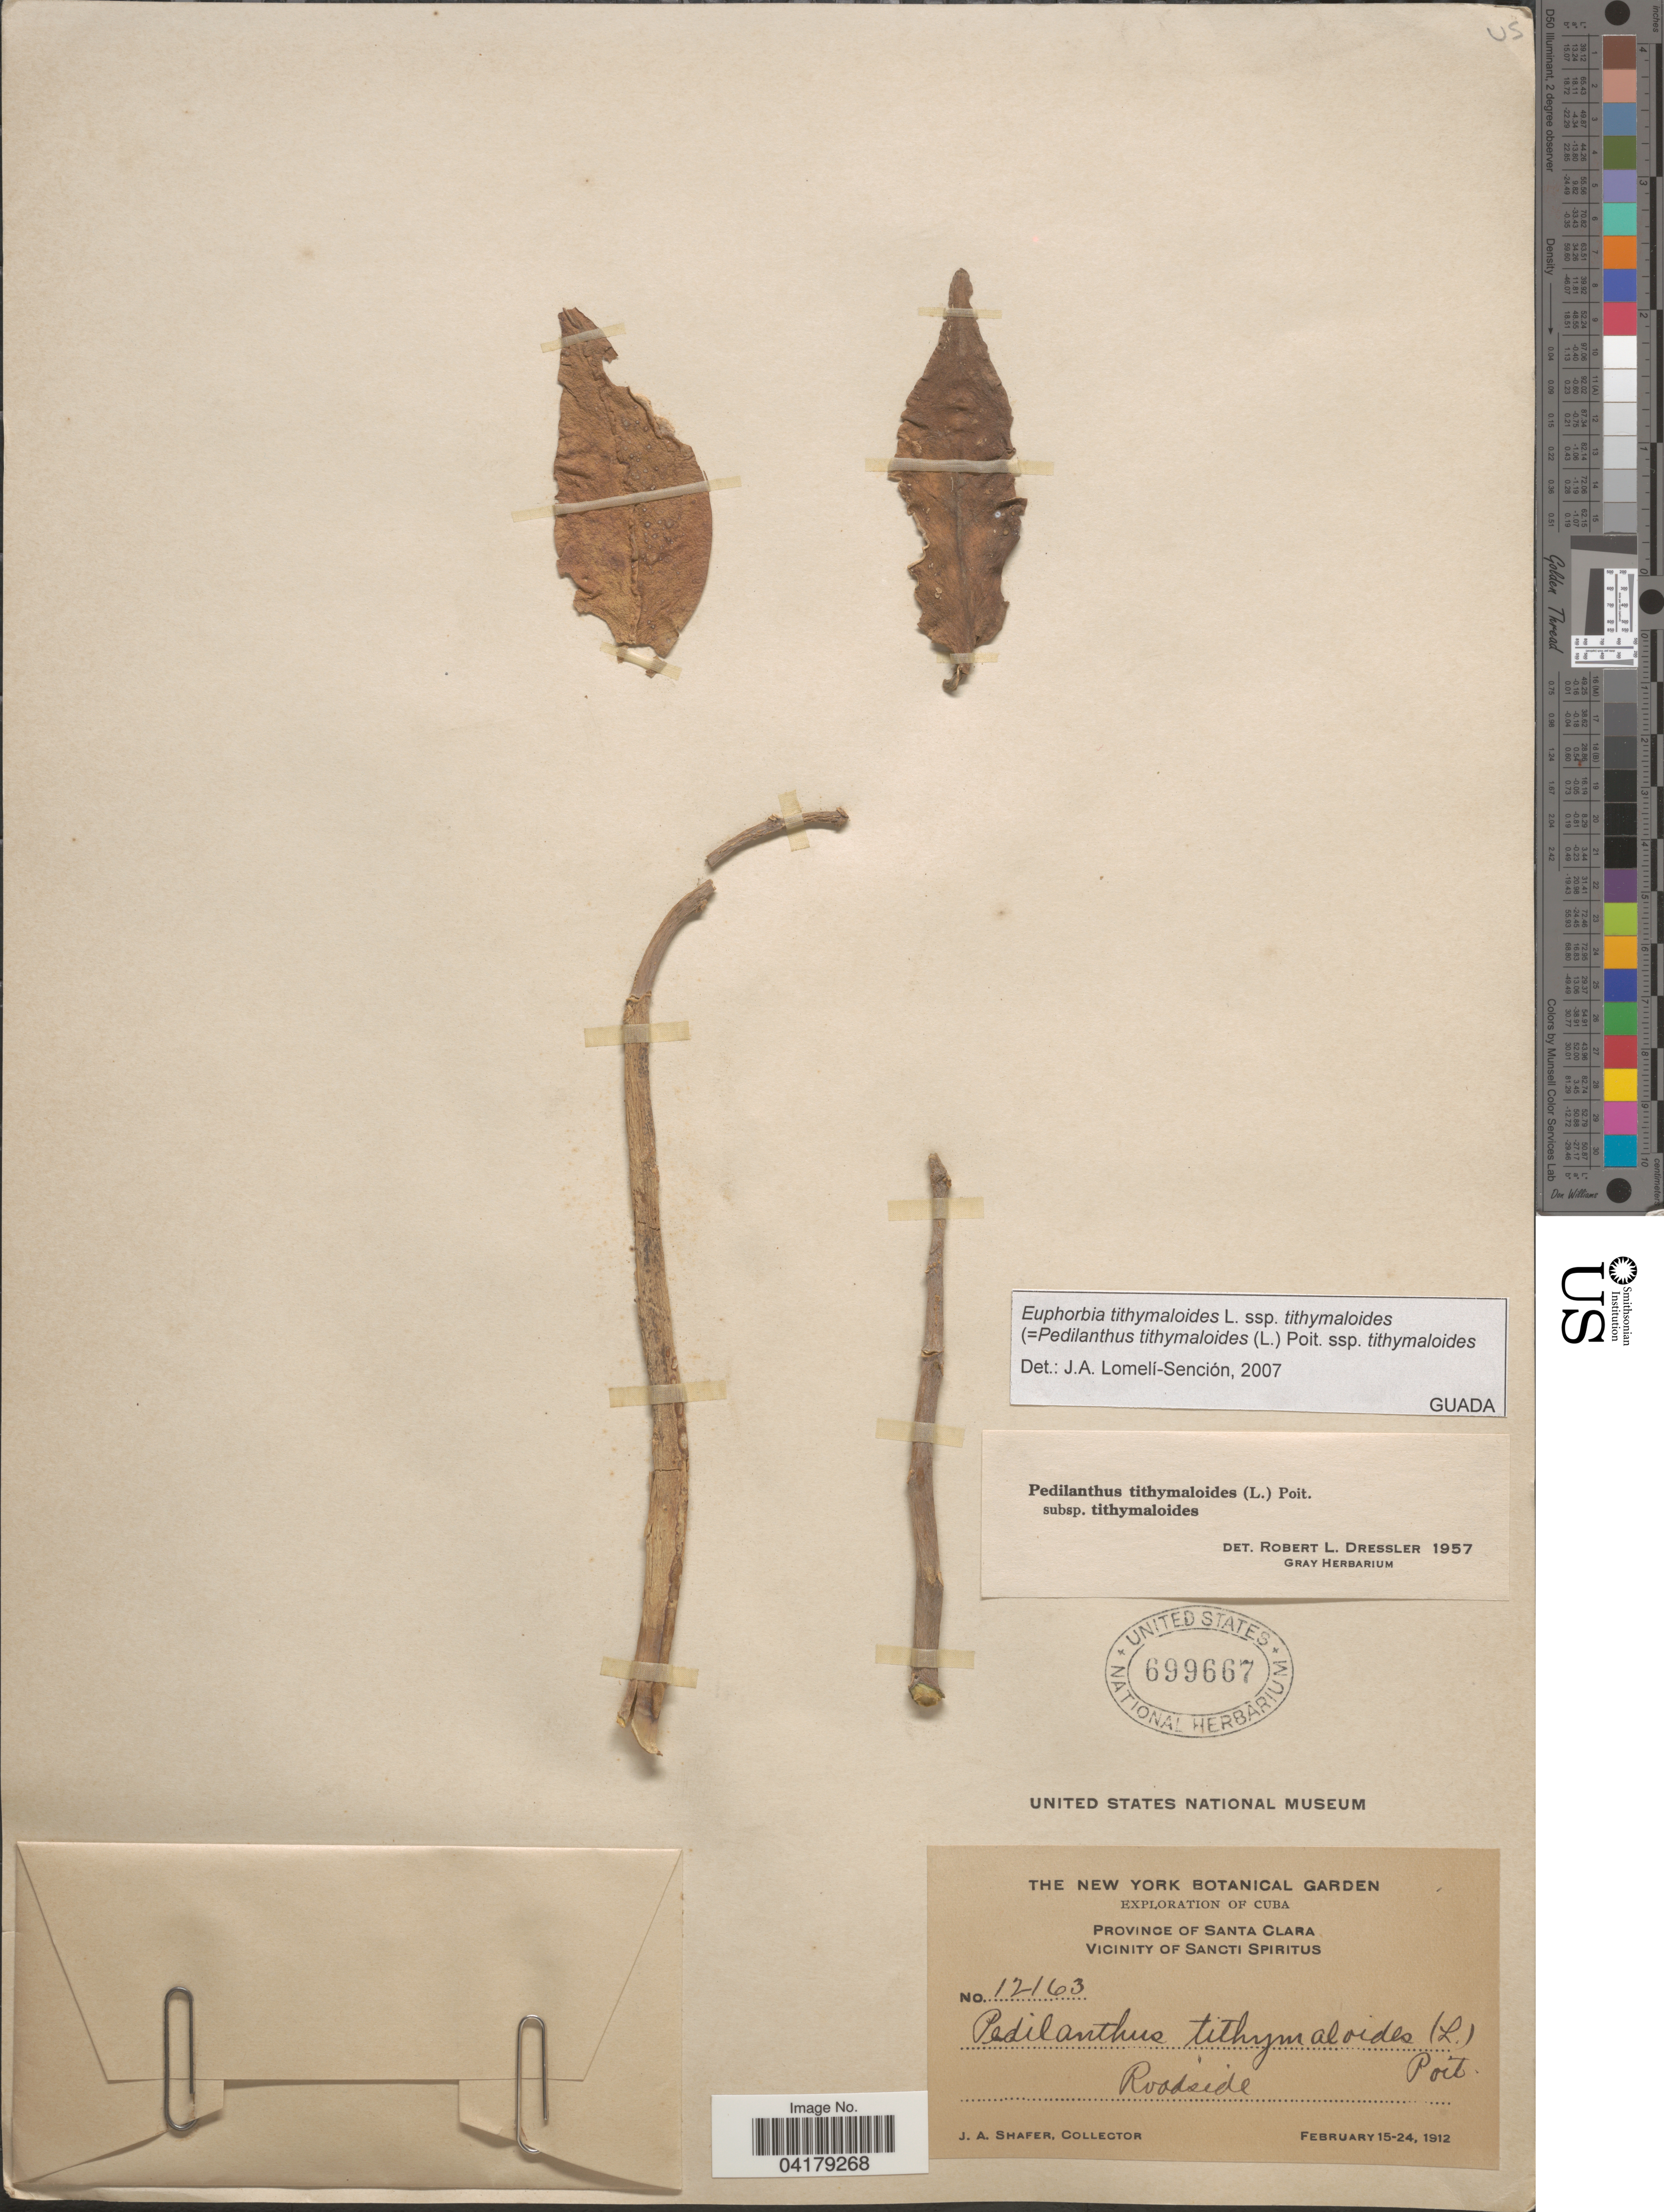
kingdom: Plantae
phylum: Tracheophyta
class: Magnoliopsida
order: Malpighiales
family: Euphorbiaceae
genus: Euphorbia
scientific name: Euphorbia tithymaloides subsp. tithymaloides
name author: L.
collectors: J. A. Shafer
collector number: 12163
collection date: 1912-02-15/1912-02-24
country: Cuba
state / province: Las Villas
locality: Exploration of Cuba. Province of Santa Clara. Vicinity of Sacti Spiritus.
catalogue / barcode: US 699667